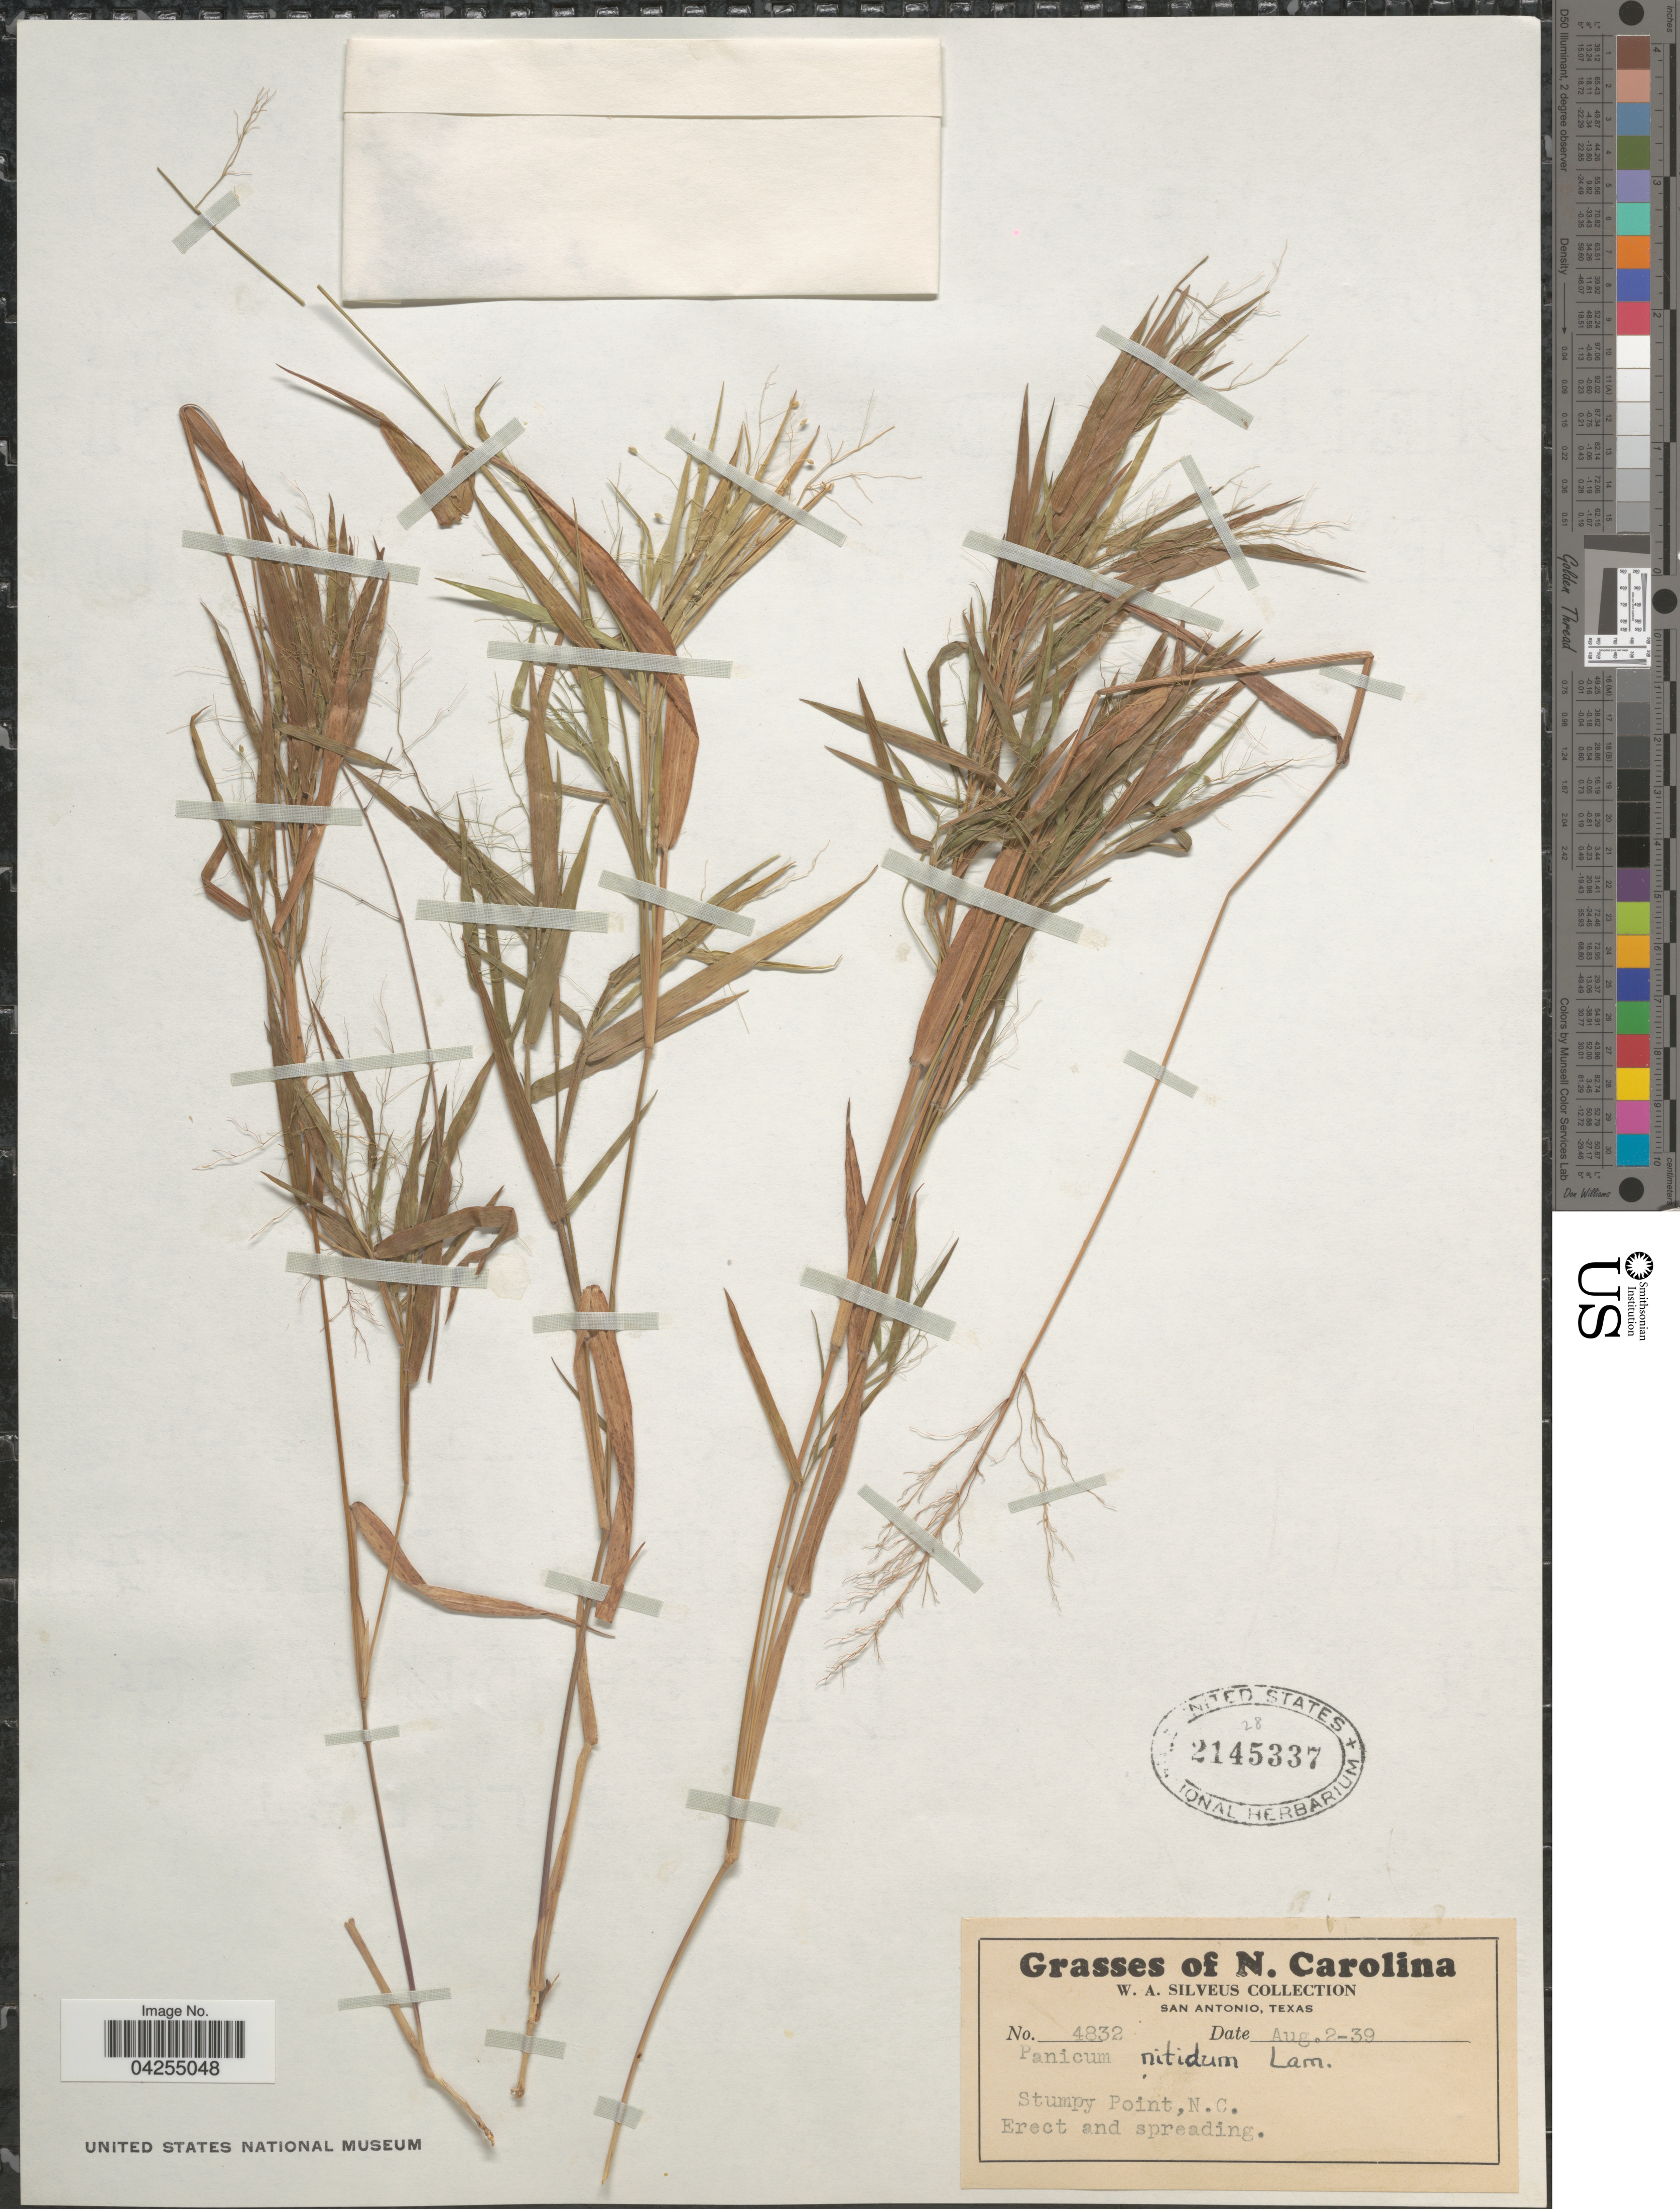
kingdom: Plantae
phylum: Tracheophyta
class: Liliopsida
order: Poales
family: Poaceae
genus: Dichanthelium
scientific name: Dichanthelium dichotomum var. dichotomum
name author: (L.) Gould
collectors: W. Silveus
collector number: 4832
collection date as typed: Transcribed d/m/y: 2/8/39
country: United States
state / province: North Carolina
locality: Stumpy Point.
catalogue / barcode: US 2145337